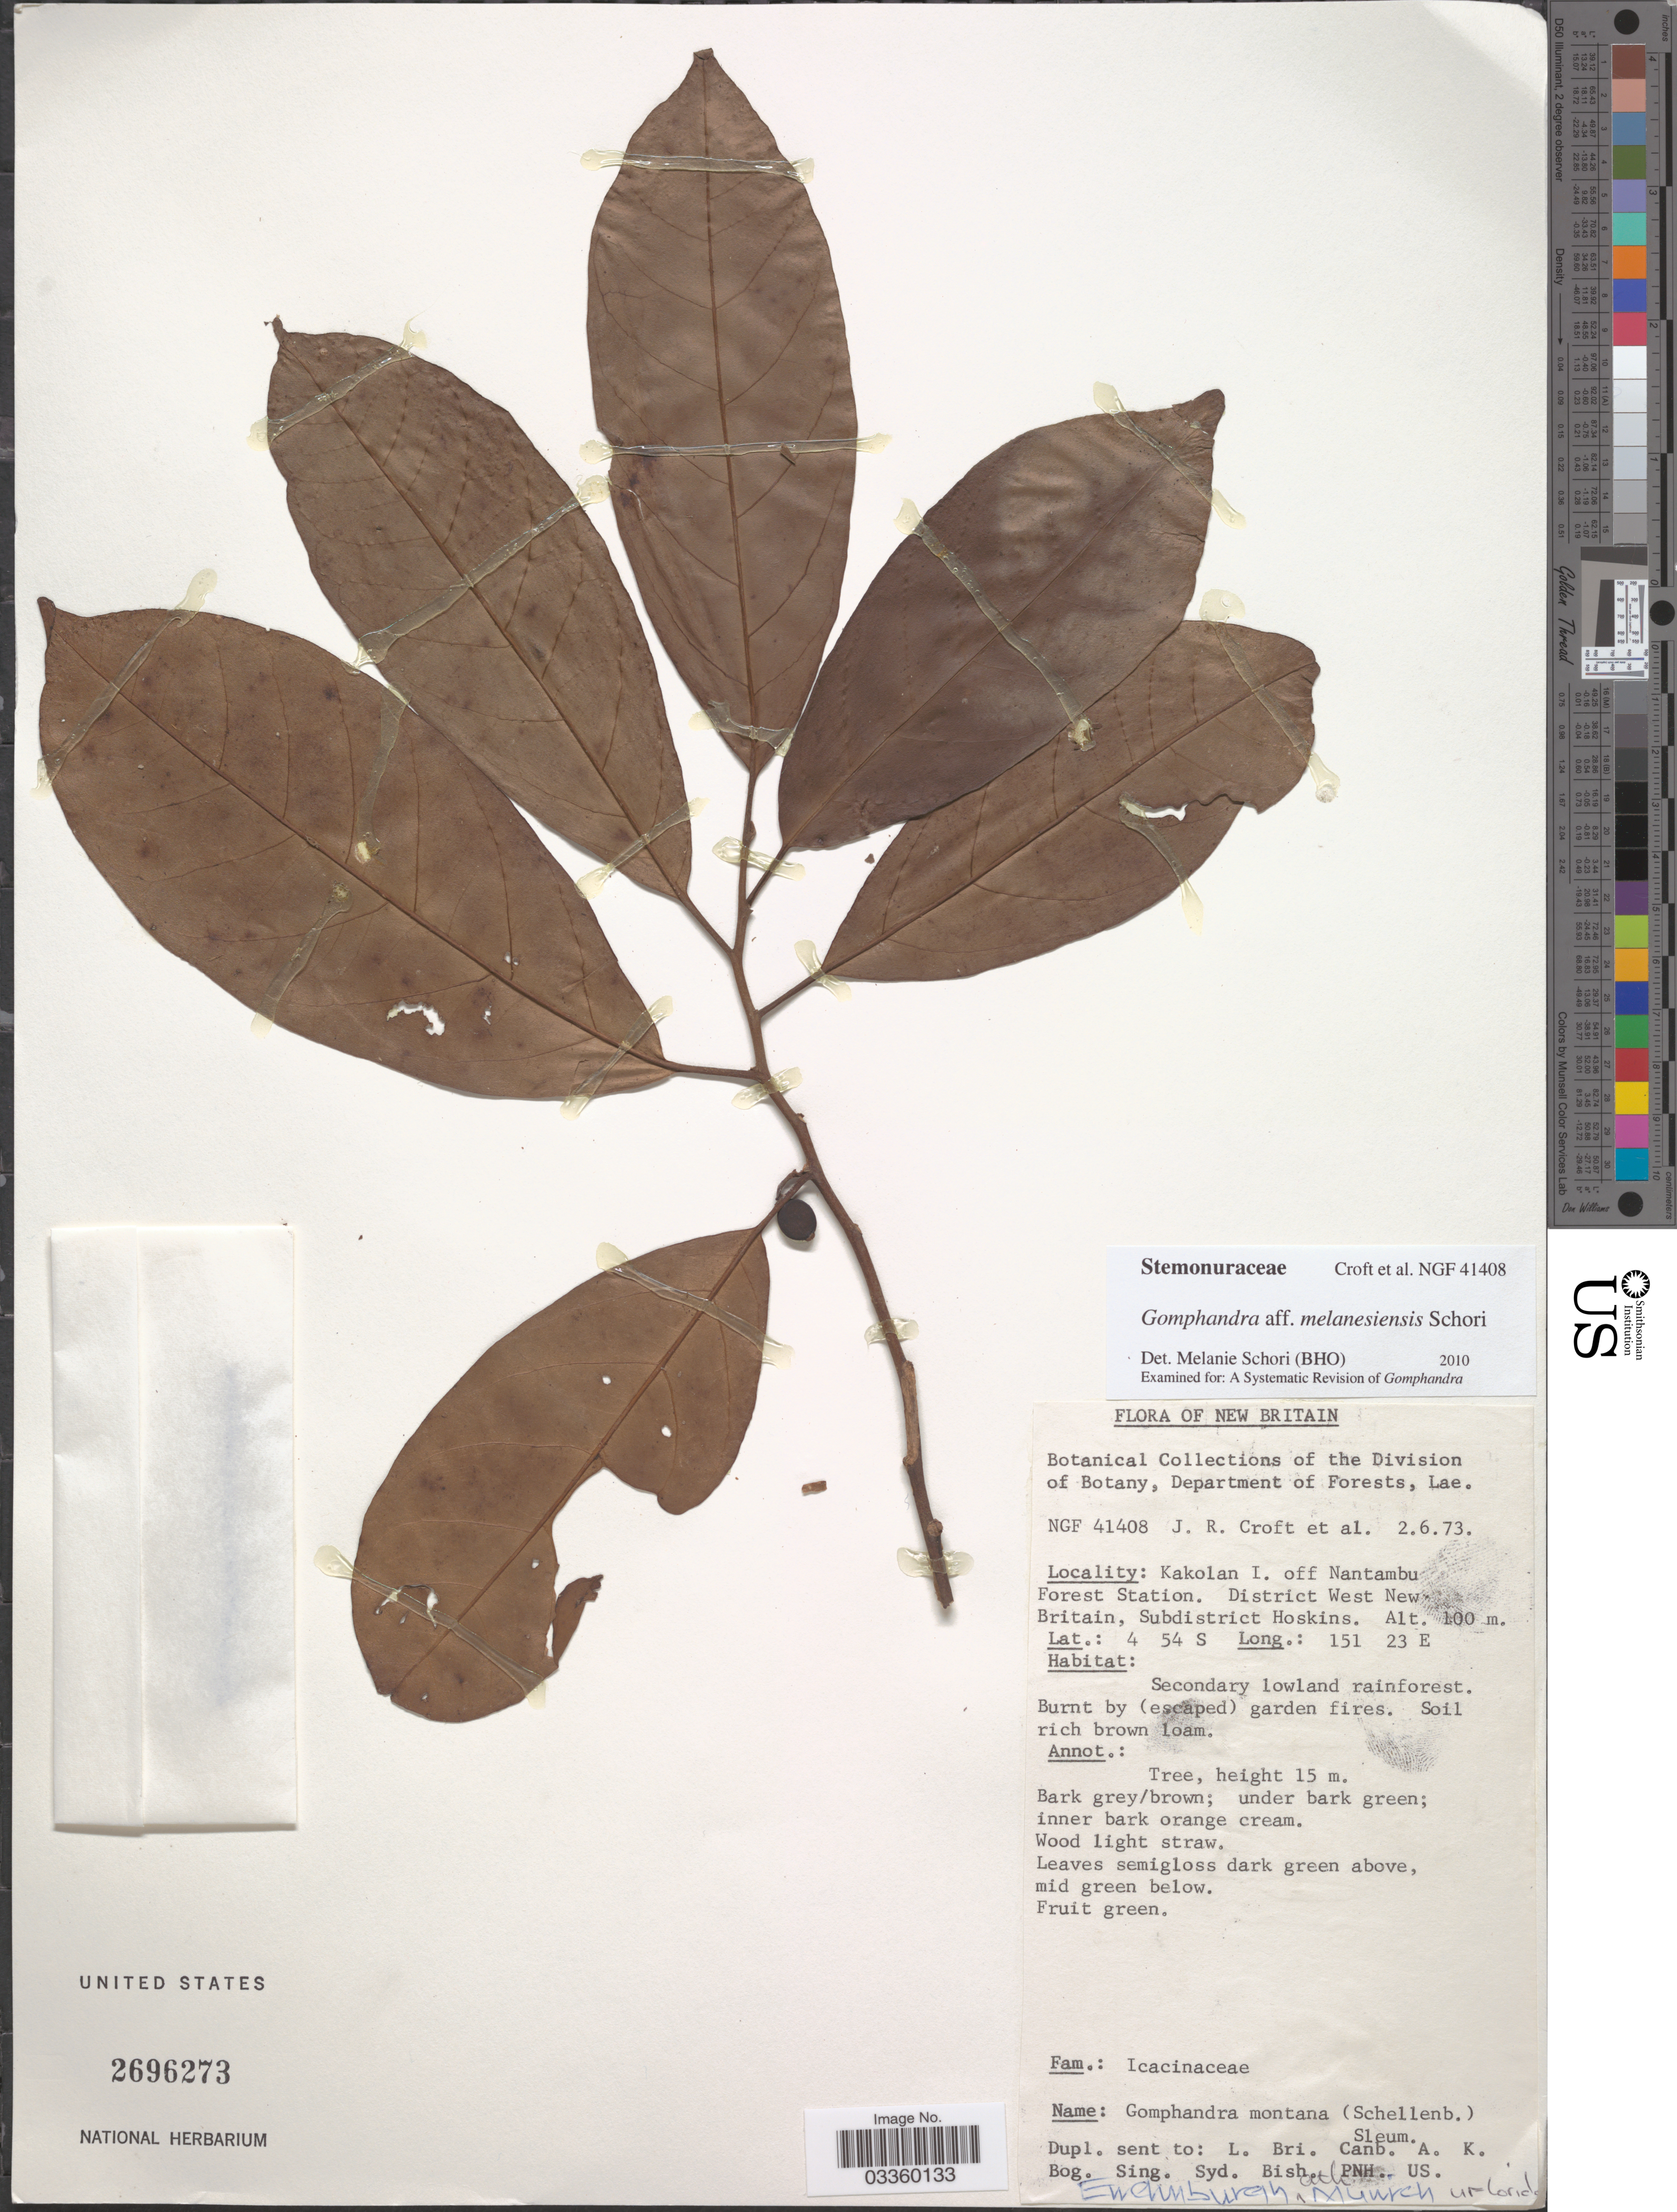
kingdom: Plantae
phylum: Tracheophyta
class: Magnoliopsida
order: Cardiopteridales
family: Stemonuraceae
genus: Gomphandra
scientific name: Gomphandra melanesiensis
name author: Schori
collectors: J. R. Croft & et al.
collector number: NGF 41408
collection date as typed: Transcribed d/m/y: 2/6/73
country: Papua New Guinea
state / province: West New Britain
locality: New Britain. Kakolan I. off Nantambu Forest Station. District West New Britain, Subdistrict Hoskins.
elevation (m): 100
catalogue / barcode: US 2696273